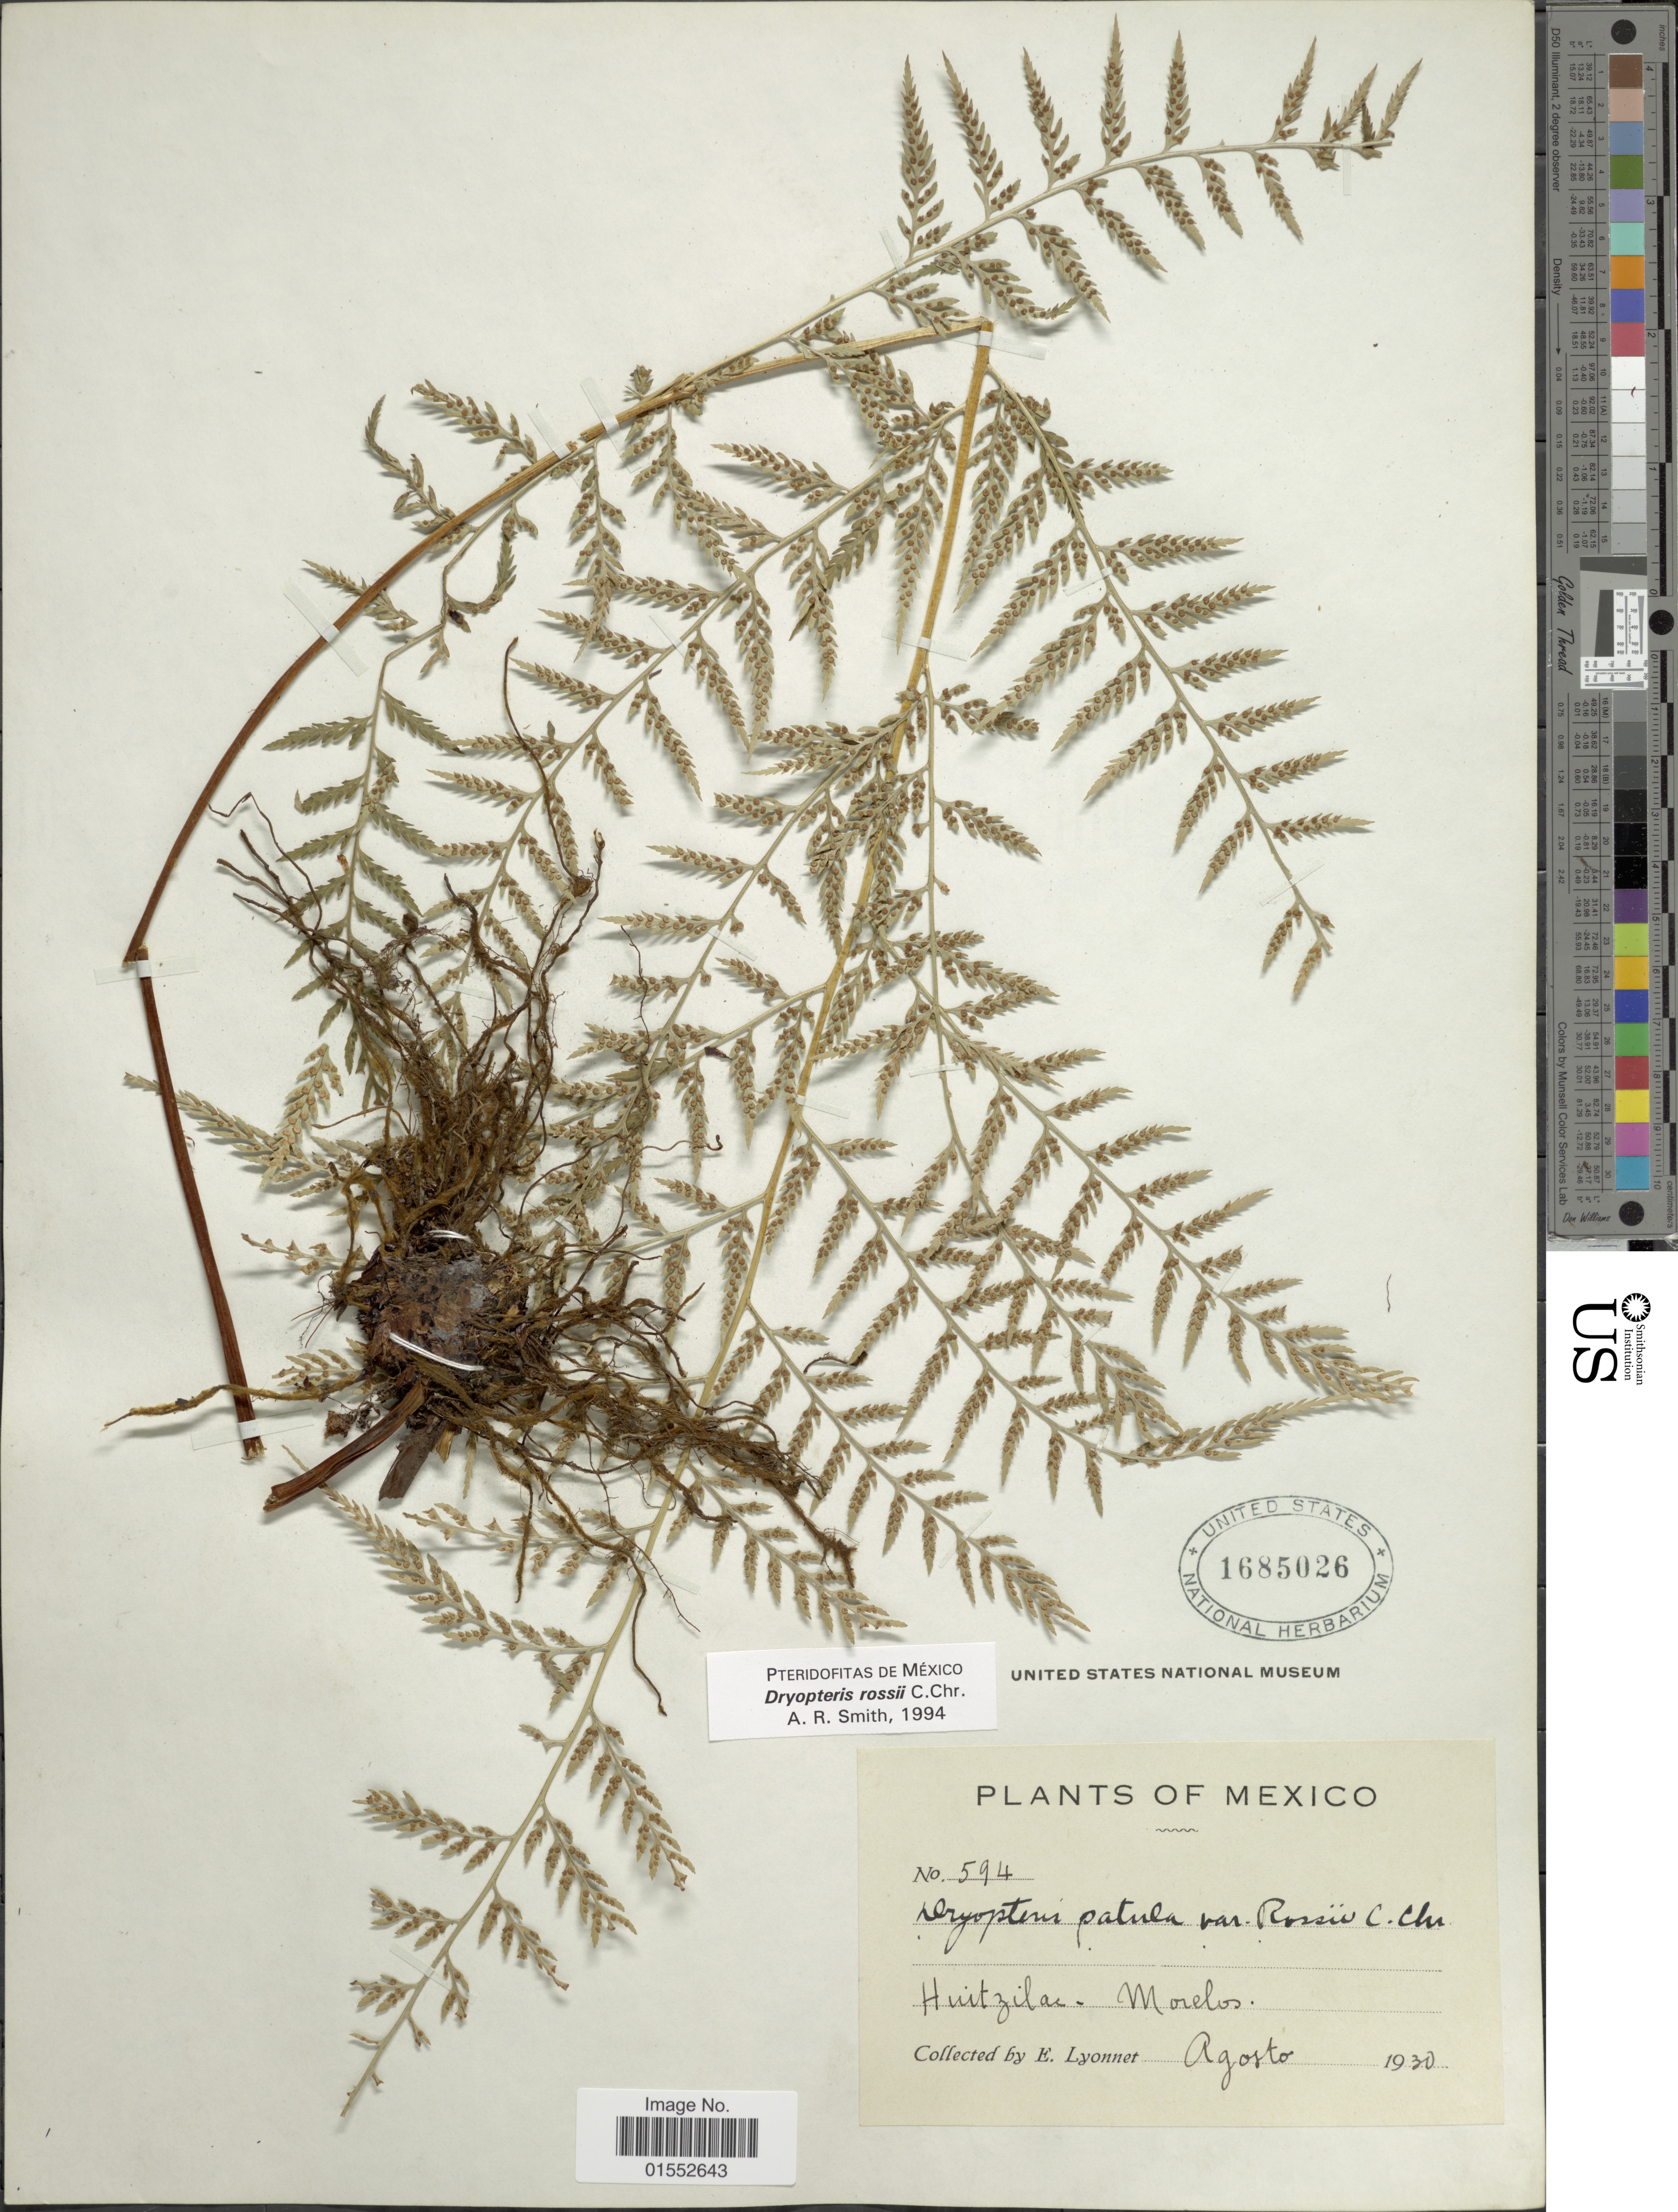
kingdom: Plantae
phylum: Tracheophyta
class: Polypodiopsida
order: Polypodiales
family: Dryopteridaceae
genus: Dryopteris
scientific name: Dryopteris rossii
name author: C. Chr.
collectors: E. Lyonnet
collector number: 594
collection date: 1930-08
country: Mexico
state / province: Morelos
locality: Huitzilac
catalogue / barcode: US 1685026